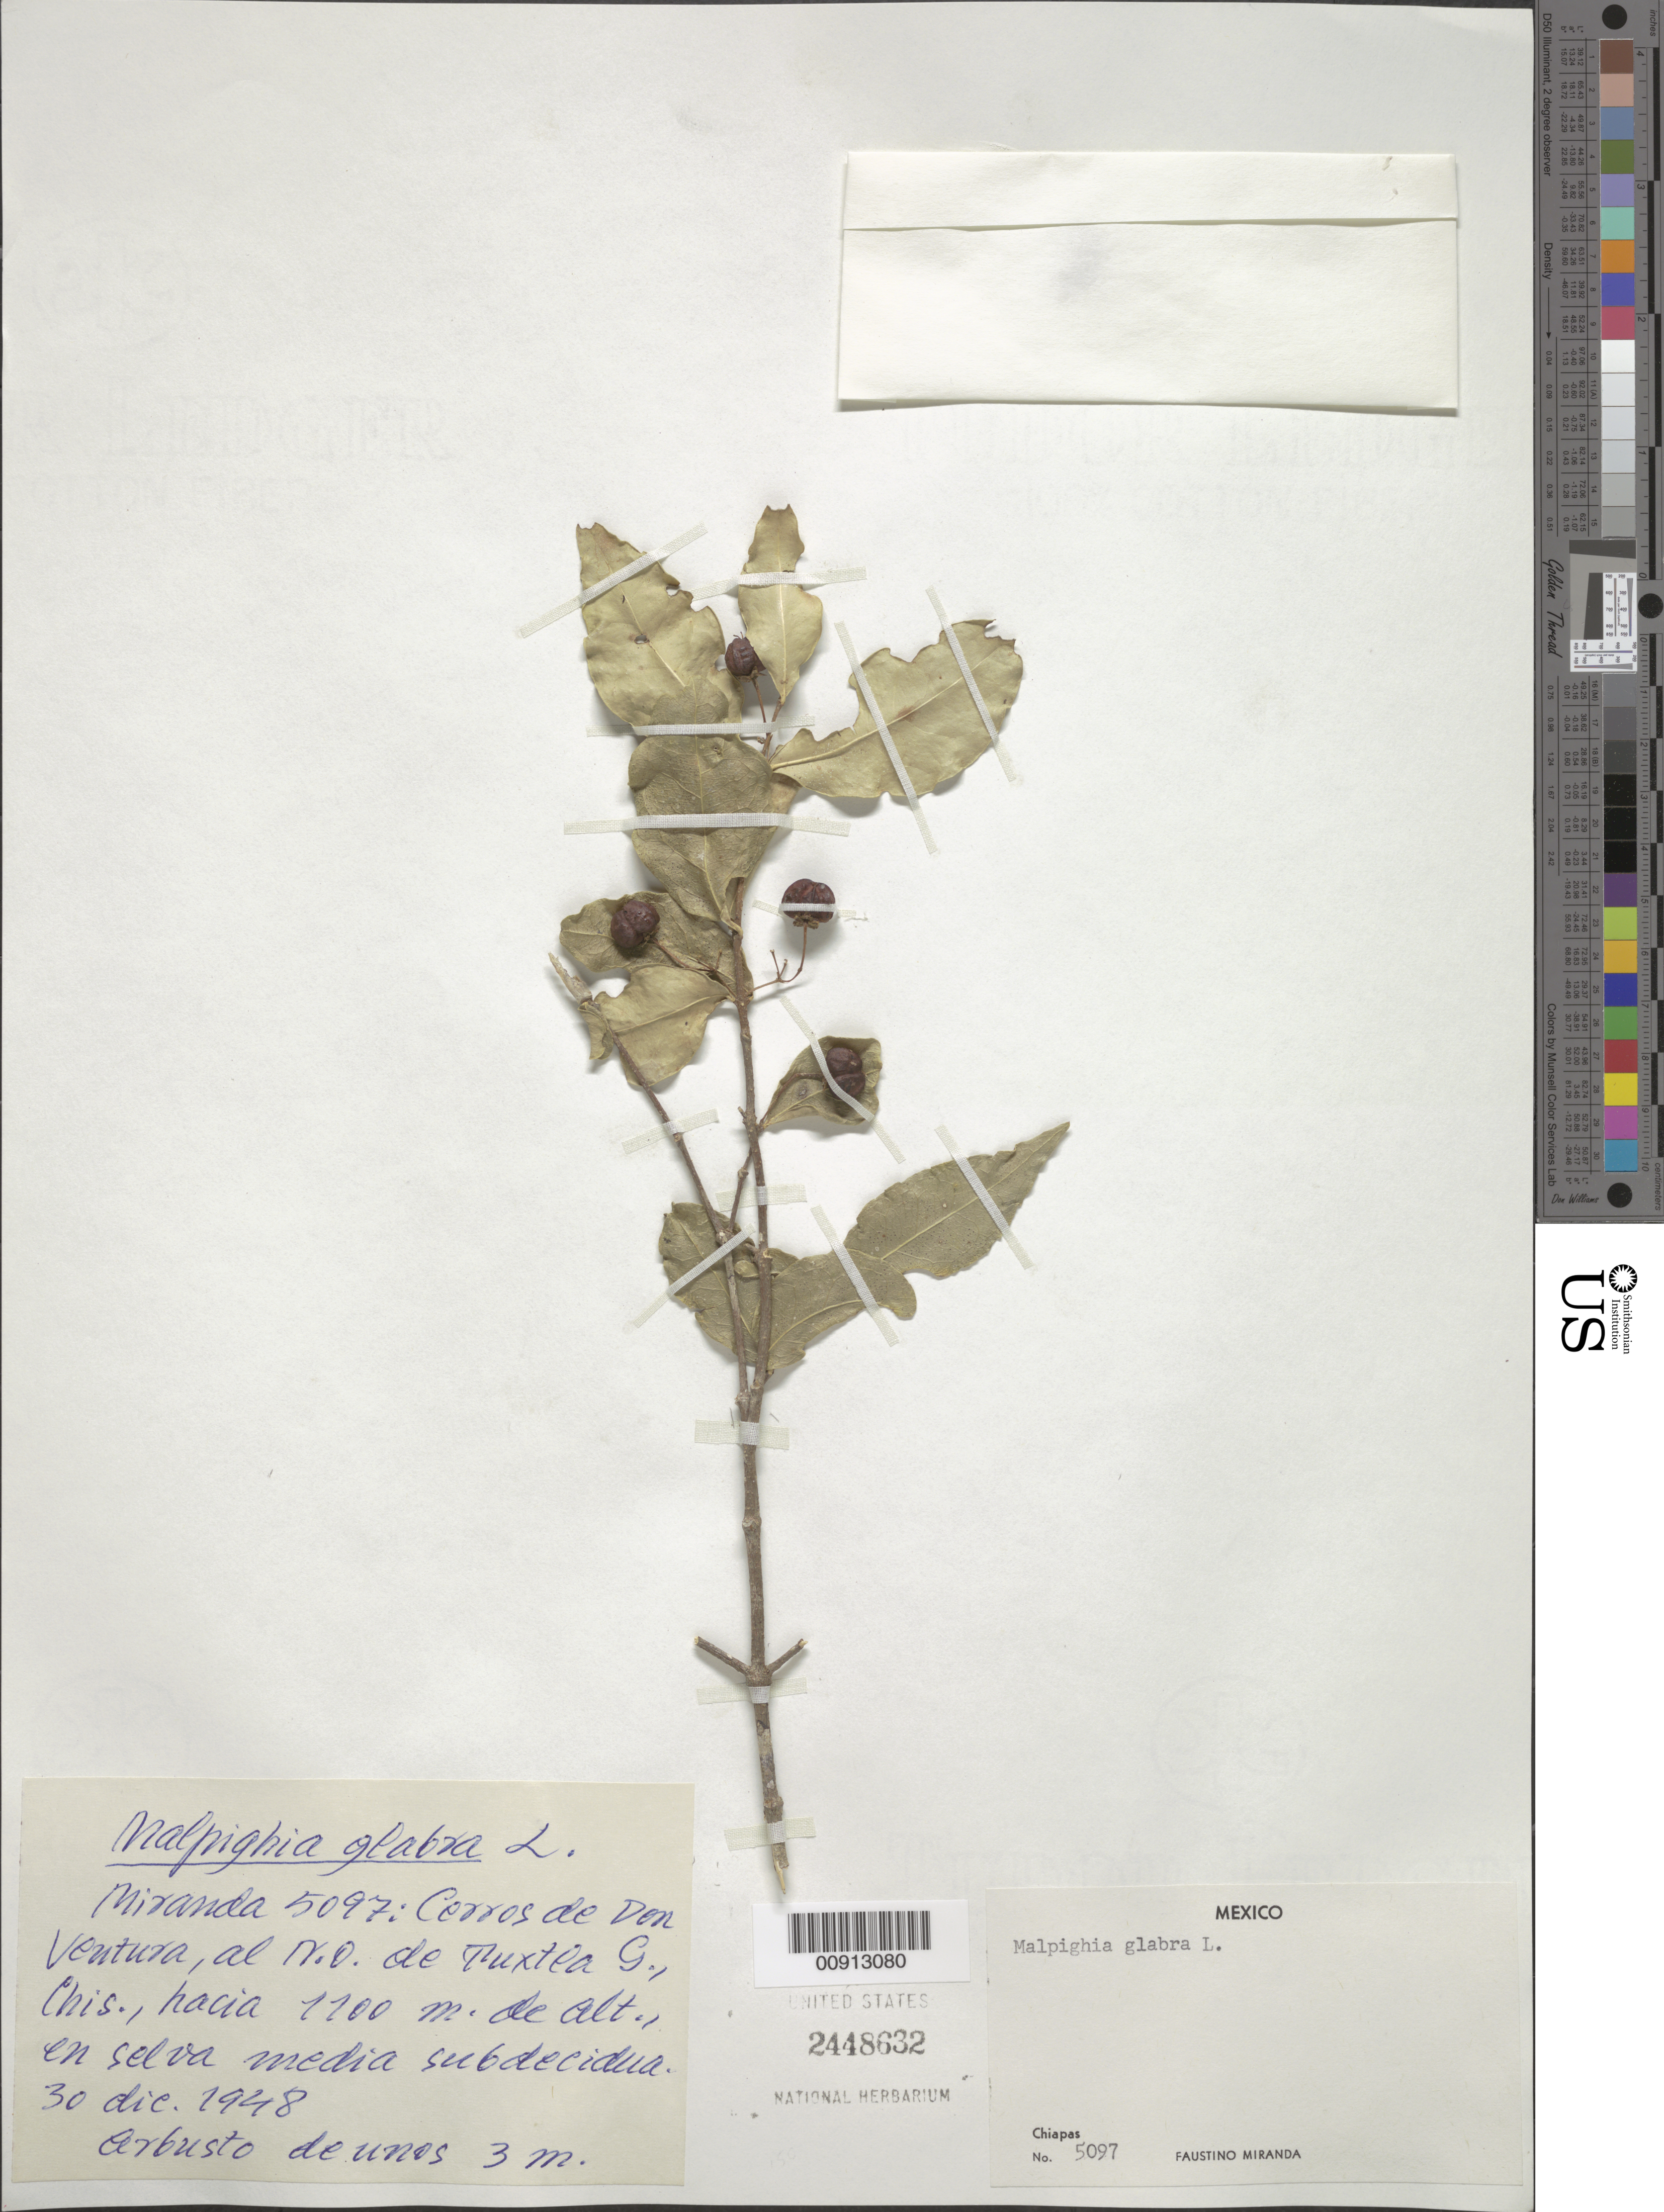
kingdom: Plantae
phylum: Tracheophyta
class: Magnoliopsida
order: Malpighiales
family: Malpighiaceae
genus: Malpighia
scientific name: Malpighia glabra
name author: L.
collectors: Miranda G., F.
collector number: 5097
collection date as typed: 30 Dec 1948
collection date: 1948-12-30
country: Mexico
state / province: Chiapas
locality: Cerros de Don Ventura, al N.O. de Tuxtla G., Chiapas.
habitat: En selva media subdecidua.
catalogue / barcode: US 2448632